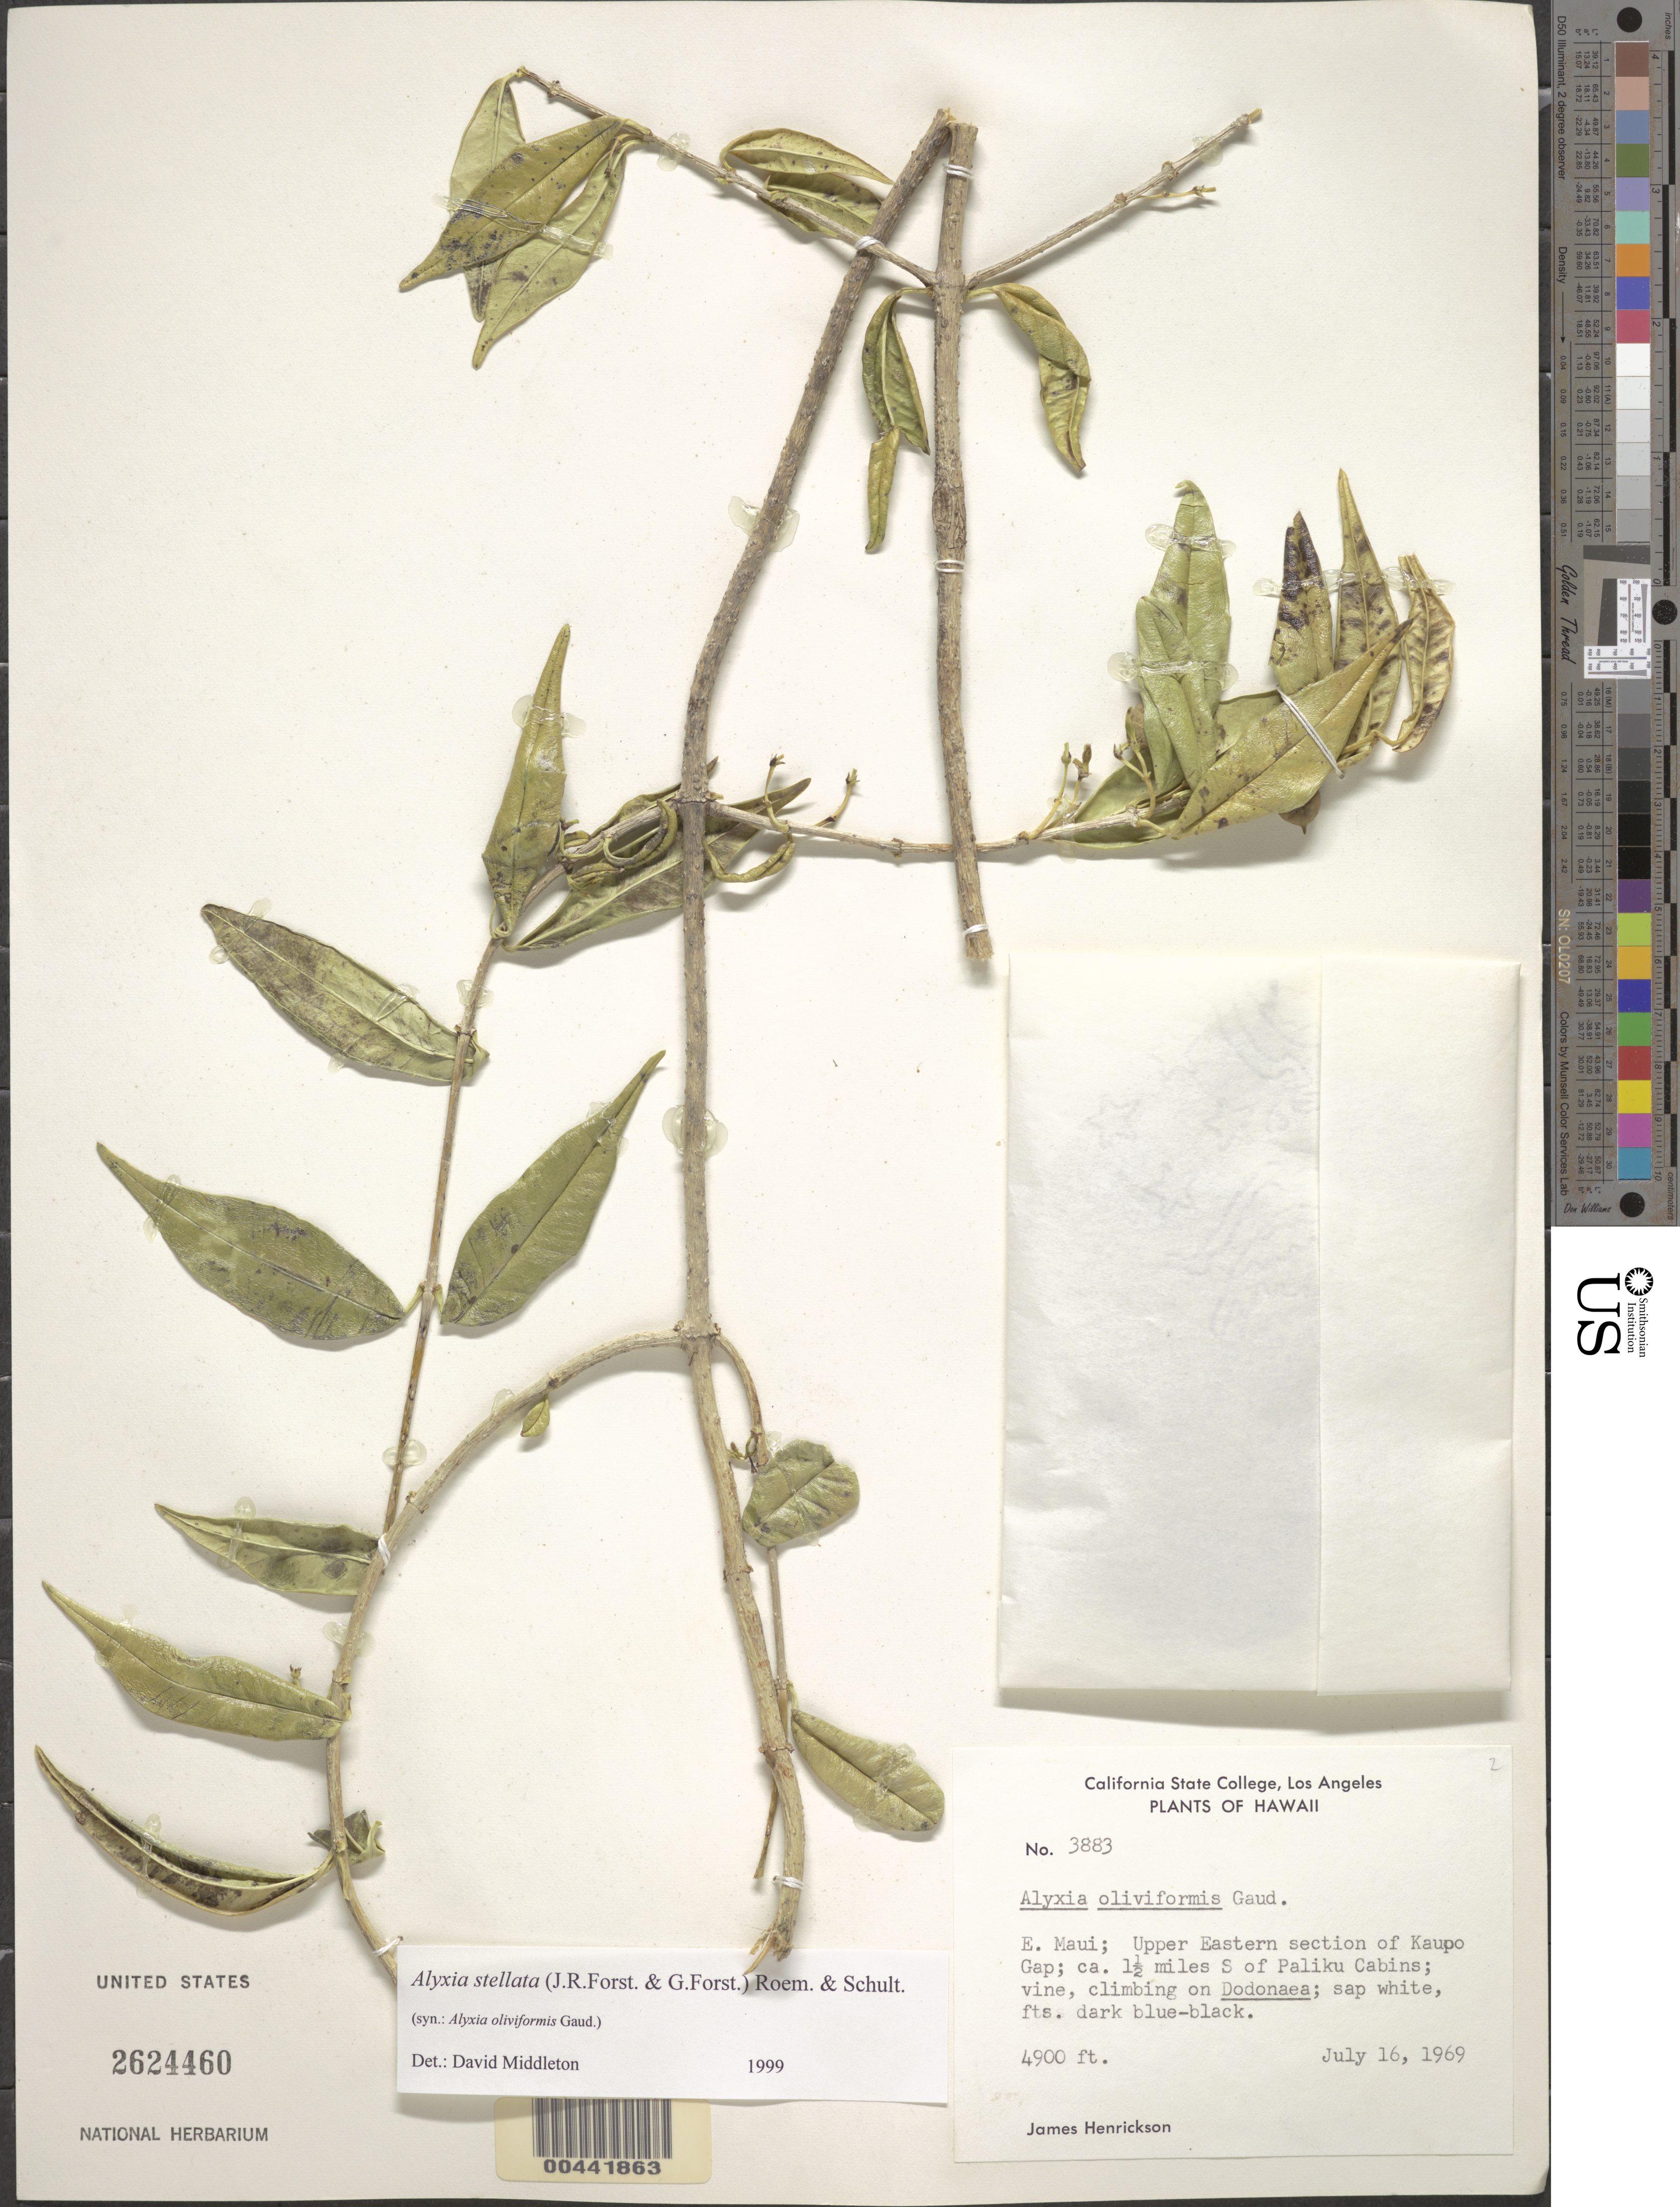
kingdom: Plantae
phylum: Tracheophyta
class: Magnoliopsida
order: Gentianales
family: Apocynaceae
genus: Alyxia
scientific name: Alyxia stellata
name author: (J.R. Forst. & G. Forst.) Roem. & Schult.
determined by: Middleton, D. J.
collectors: J. S. Henrickson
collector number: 3883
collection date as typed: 16 Jul 1969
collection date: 1969-07-16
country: United States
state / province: Hawaii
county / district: Maui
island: Maui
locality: E Maui, Upper Eastern section of Kaupo Gap; ca 1.5 mi S of Paliku Cabins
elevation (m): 1494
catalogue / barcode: US 2624460